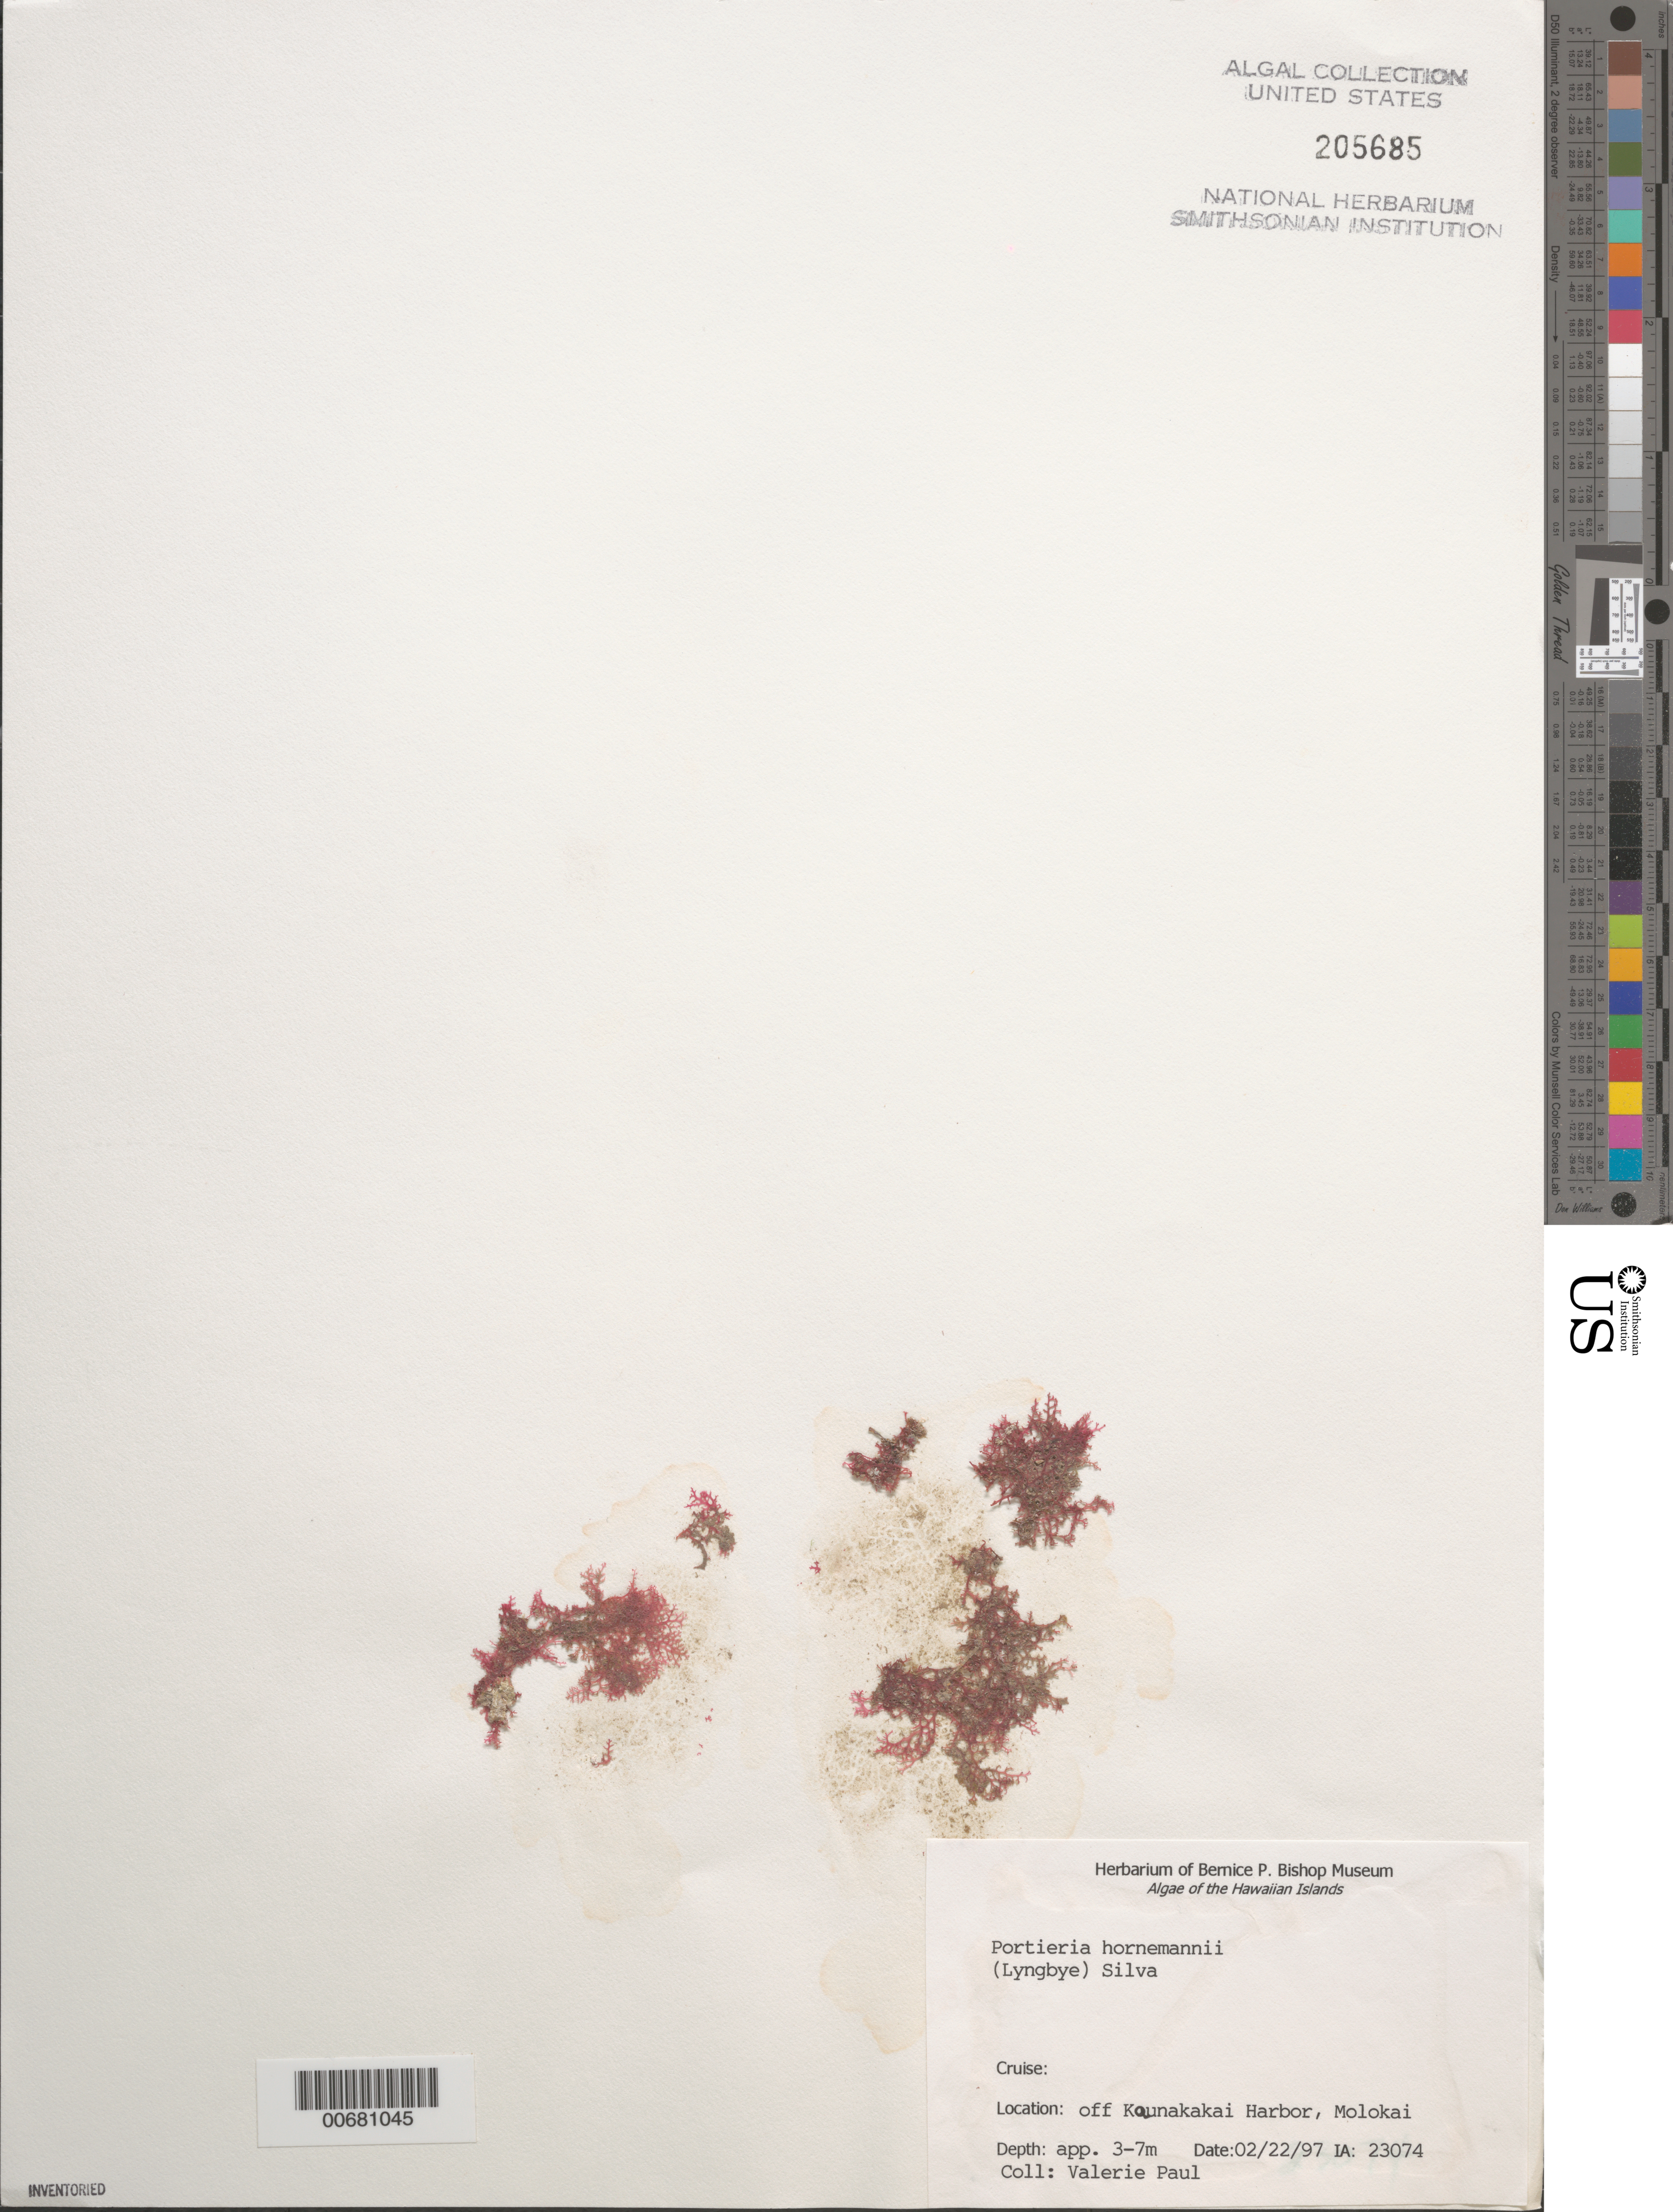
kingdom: Plantae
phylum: Rhodophyta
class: Florideophyceae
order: Gigartinales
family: Rhizophyllidaceae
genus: Portieria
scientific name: Portieria hornemannii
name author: (Lyngbye) P.C. Silva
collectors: V. Paul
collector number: IAA 23074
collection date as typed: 22 Feb 1997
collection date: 1997-02-22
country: United States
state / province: Hawaii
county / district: Maui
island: Maui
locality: Off Kaunakakai Harbor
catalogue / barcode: US 205685